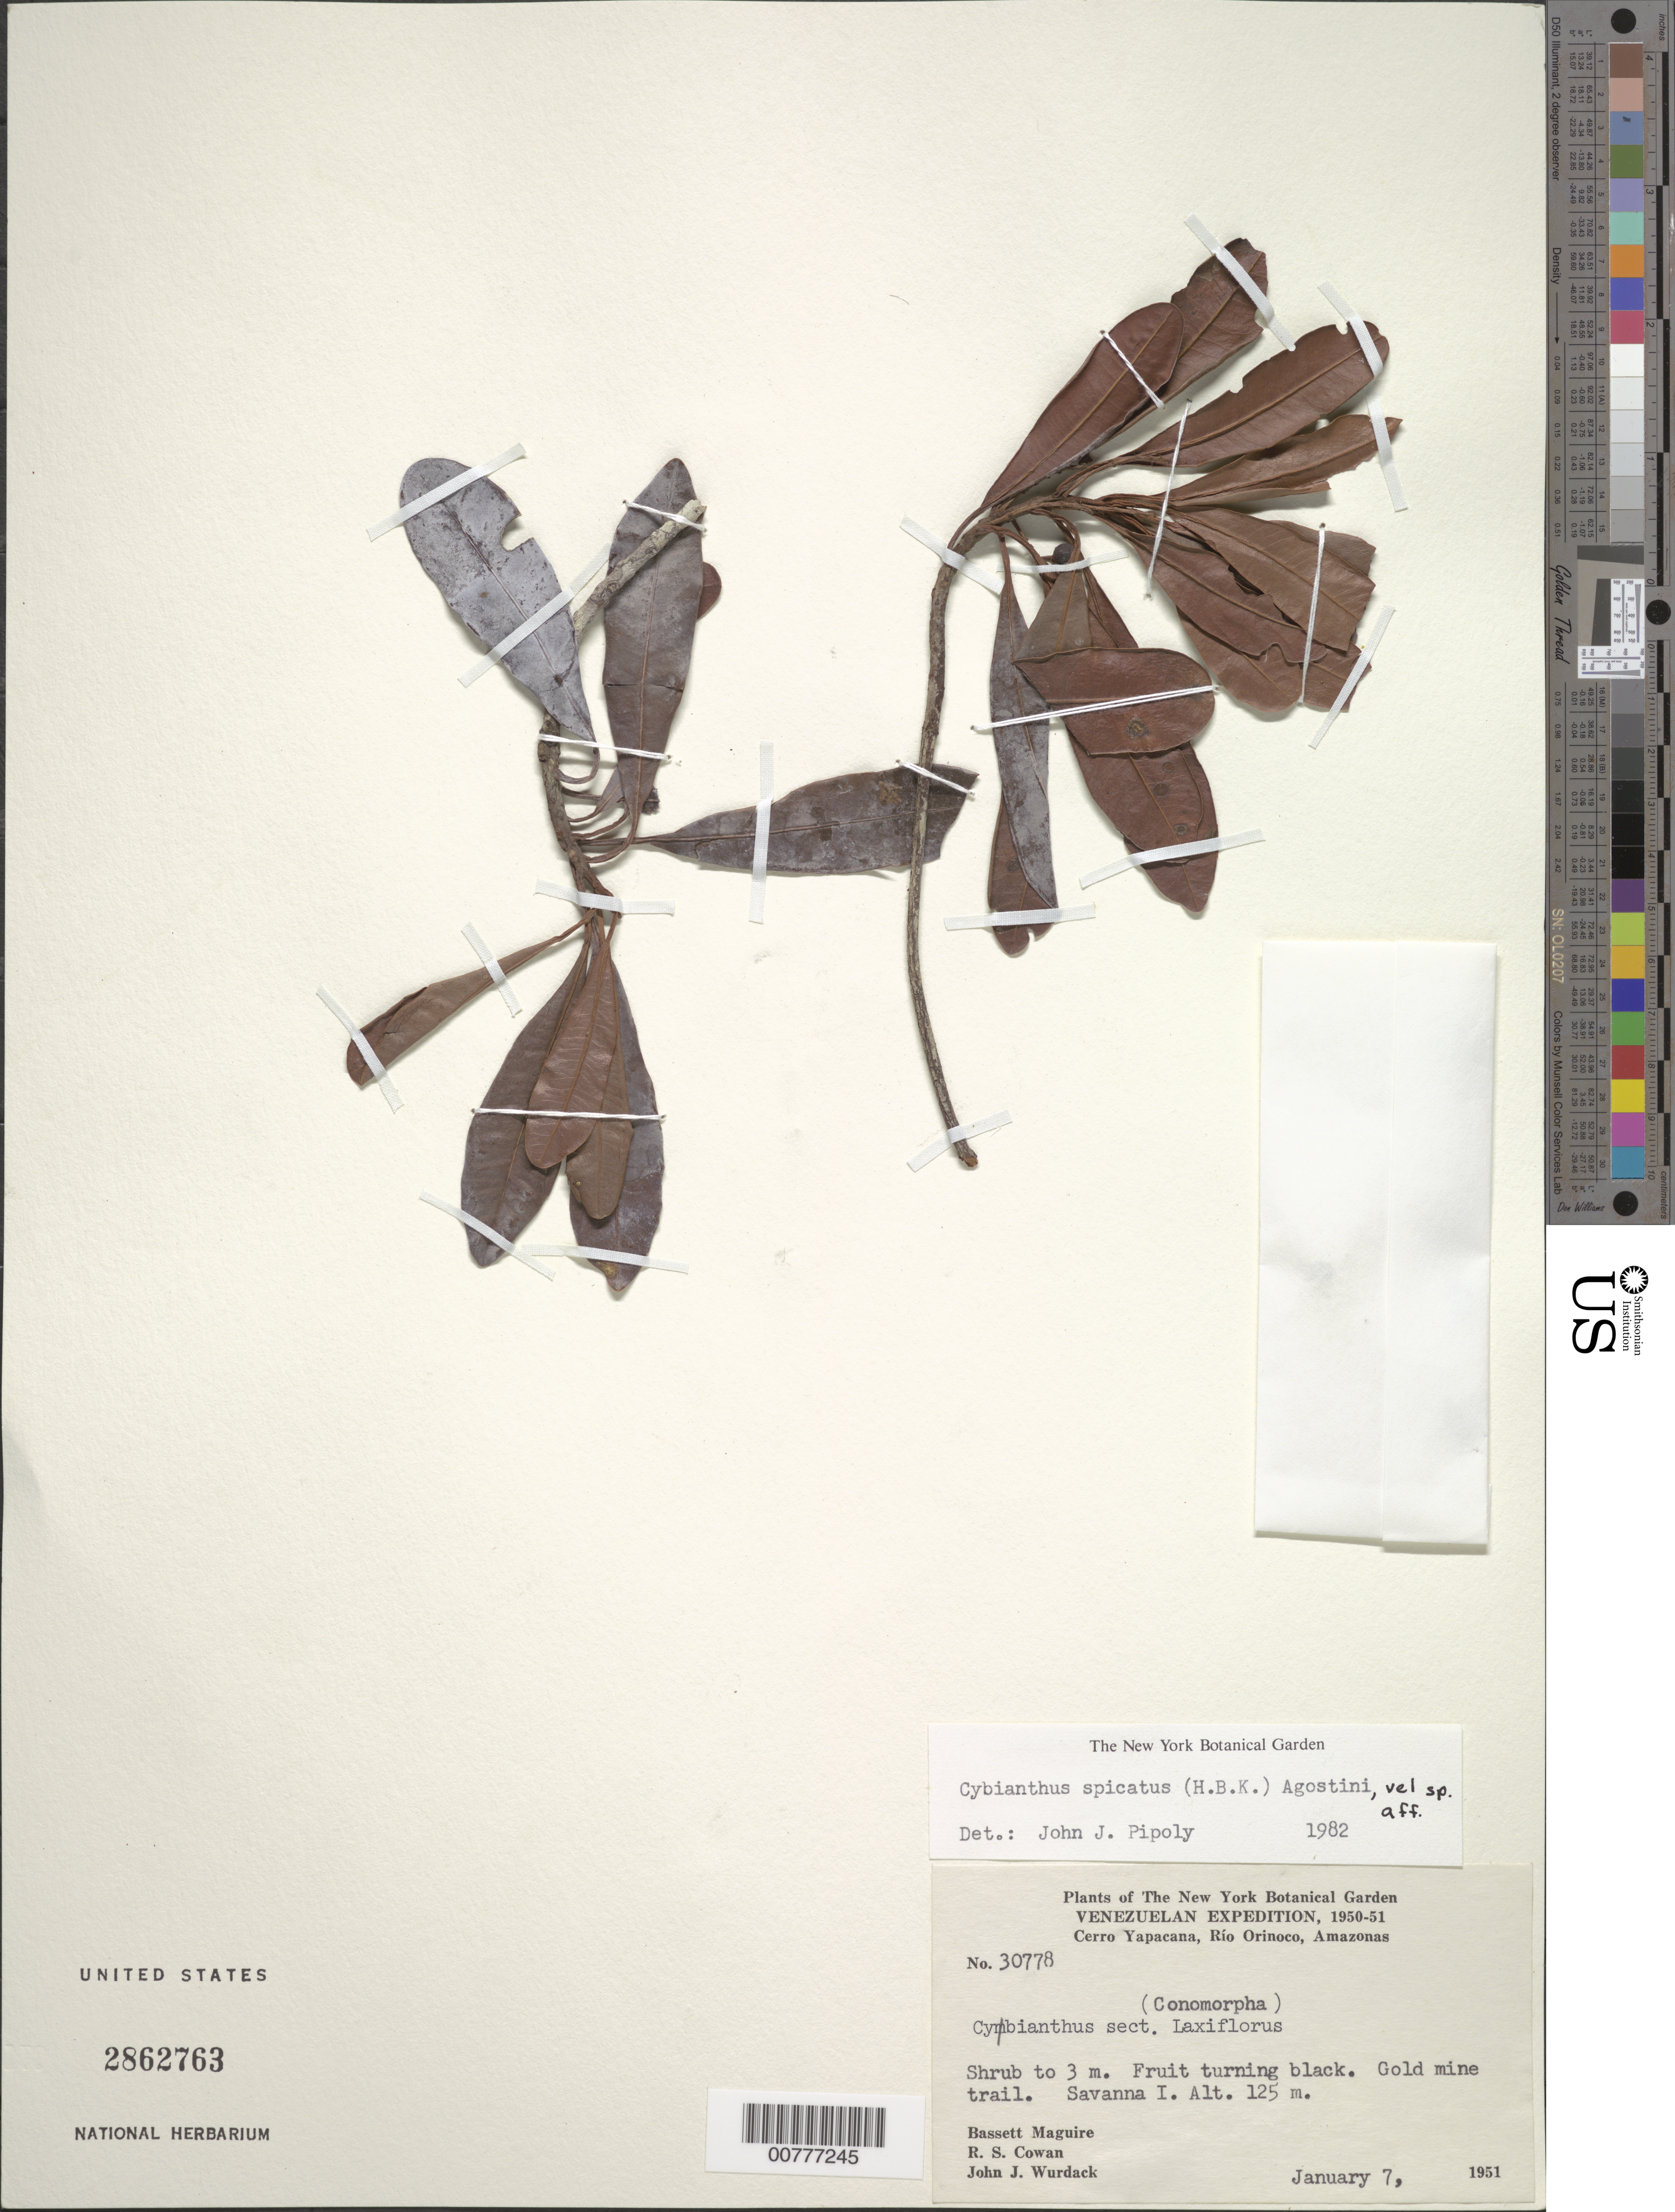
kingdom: Plantae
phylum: Tracheophyta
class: Magnoliopsida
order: Ericales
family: Primulaceae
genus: Cybianthus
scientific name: Cybianthus spicatus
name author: (Kunth) G. Agostini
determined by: Pipoly, J. J., III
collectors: B. Maguire, R. S. Cowan & J. J. Wurdack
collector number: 30778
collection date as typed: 7-Jan-51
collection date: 1951-01-07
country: Venezuela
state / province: Amazonas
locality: Cerro Yapacána, Río Orinoco, gold mine trail, Savanna I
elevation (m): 125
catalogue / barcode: US 2862763